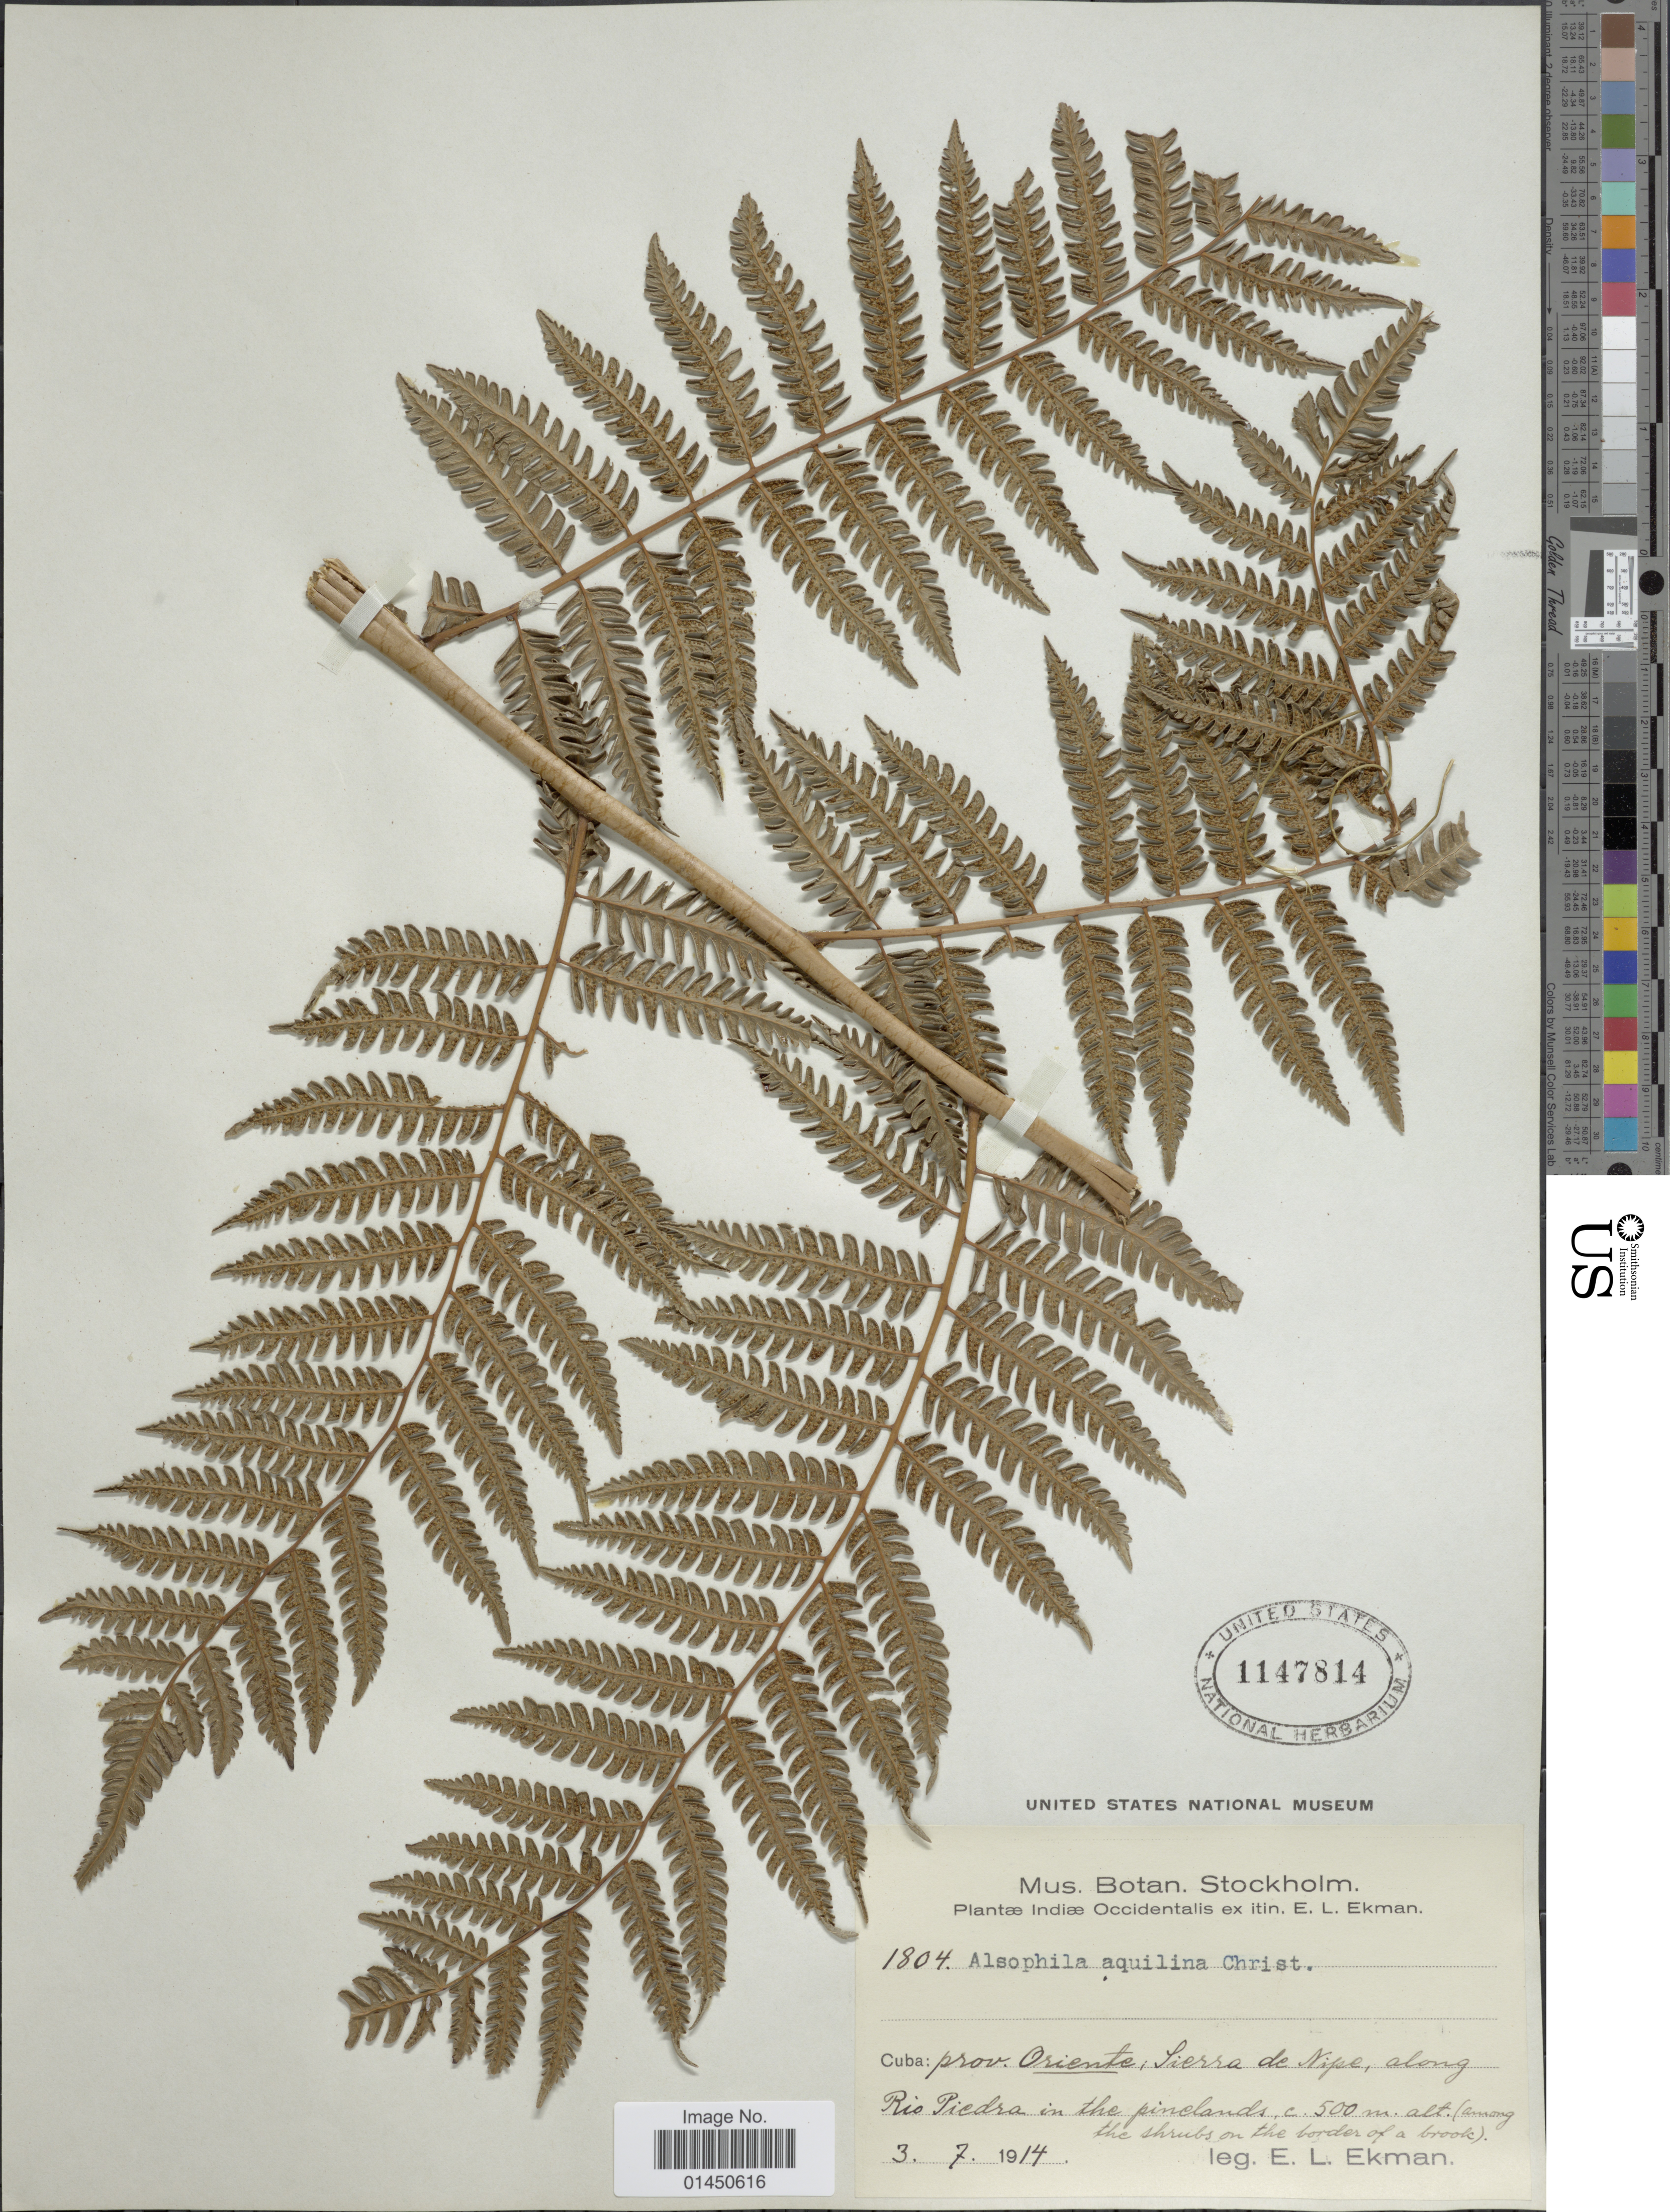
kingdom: Plantae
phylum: Tracheophyta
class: Polypodiopsida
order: Cyatheales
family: Cyatheaceae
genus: Cyathea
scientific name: Cyathea parvula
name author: (Jenman) Domin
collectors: E. L. Ekman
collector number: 1804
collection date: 1914-07-03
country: Cuba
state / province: Oriente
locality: Sierra de Nipe, along Rio Piedra in the pinelands, Indiae Occidentalis.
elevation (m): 500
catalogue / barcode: US 1147814